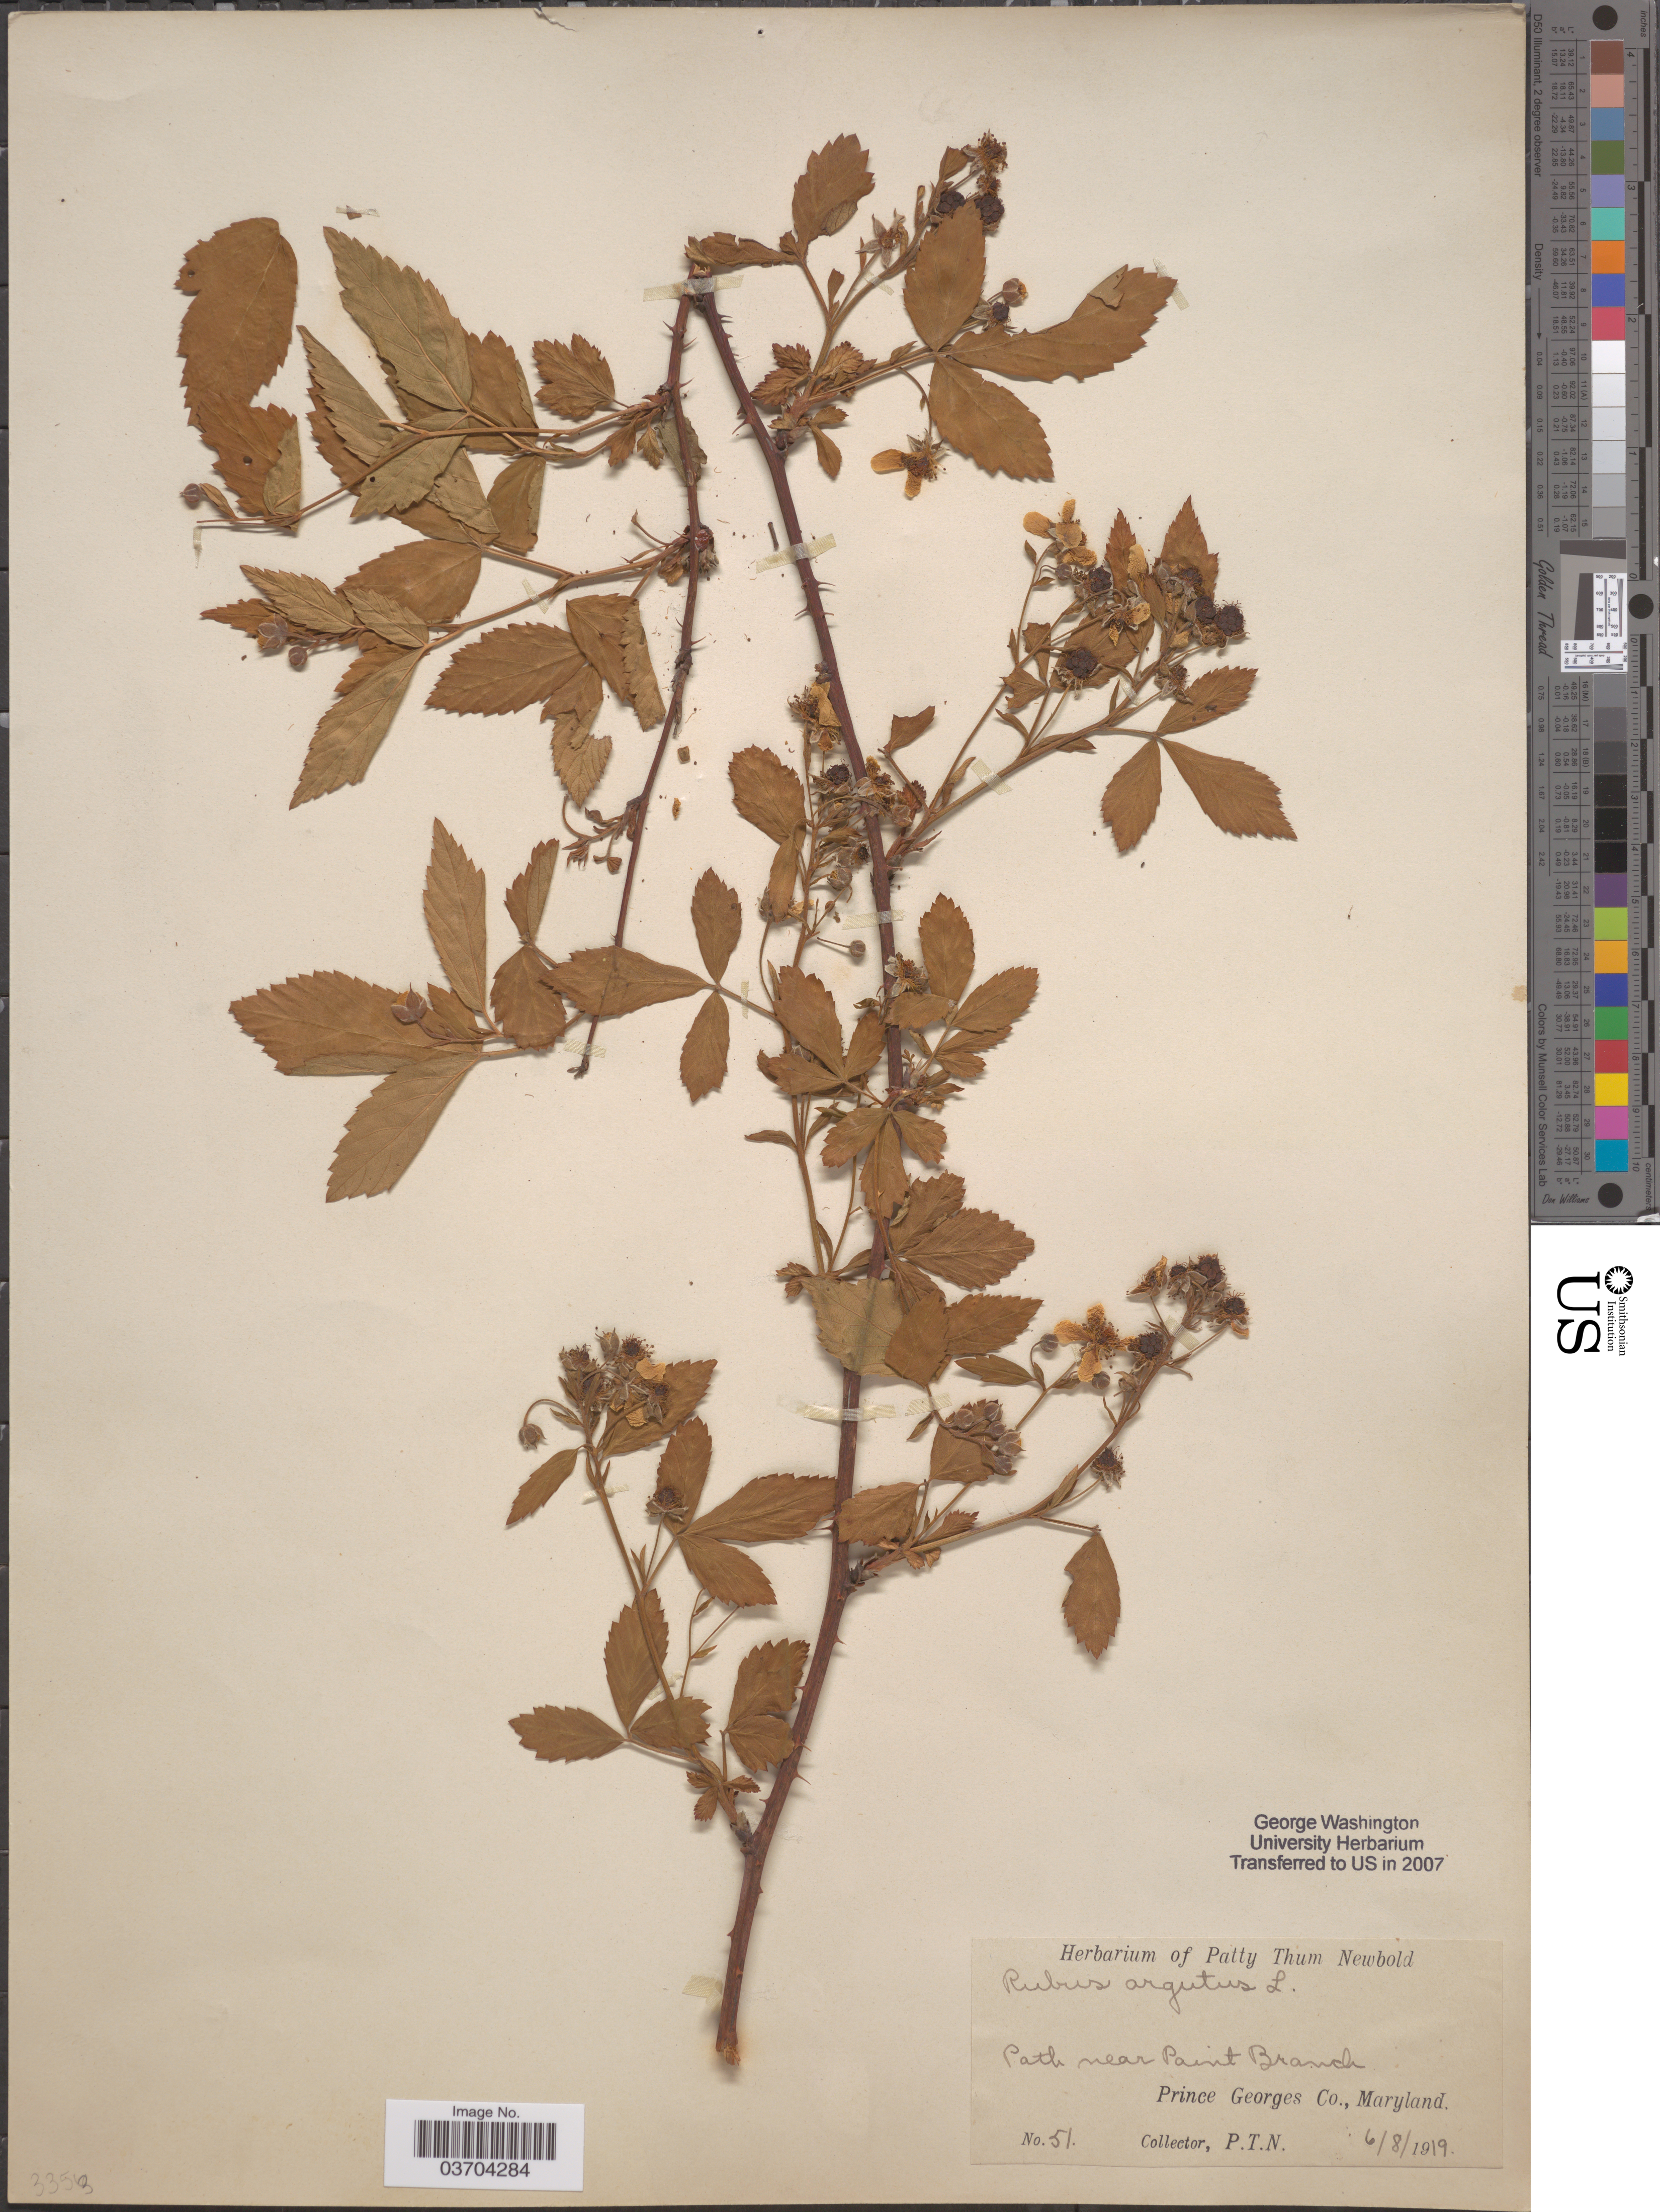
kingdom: Plantae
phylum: Tracheophyta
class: Magnoliopsida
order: Rosales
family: Rosaceae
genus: Rubus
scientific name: Rubus argutus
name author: Link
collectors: P. Newbold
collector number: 51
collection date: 1919-06-08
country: United States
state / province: Maryland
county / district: Prince George's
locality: Path near Paint Branch. Prince Georges Co.